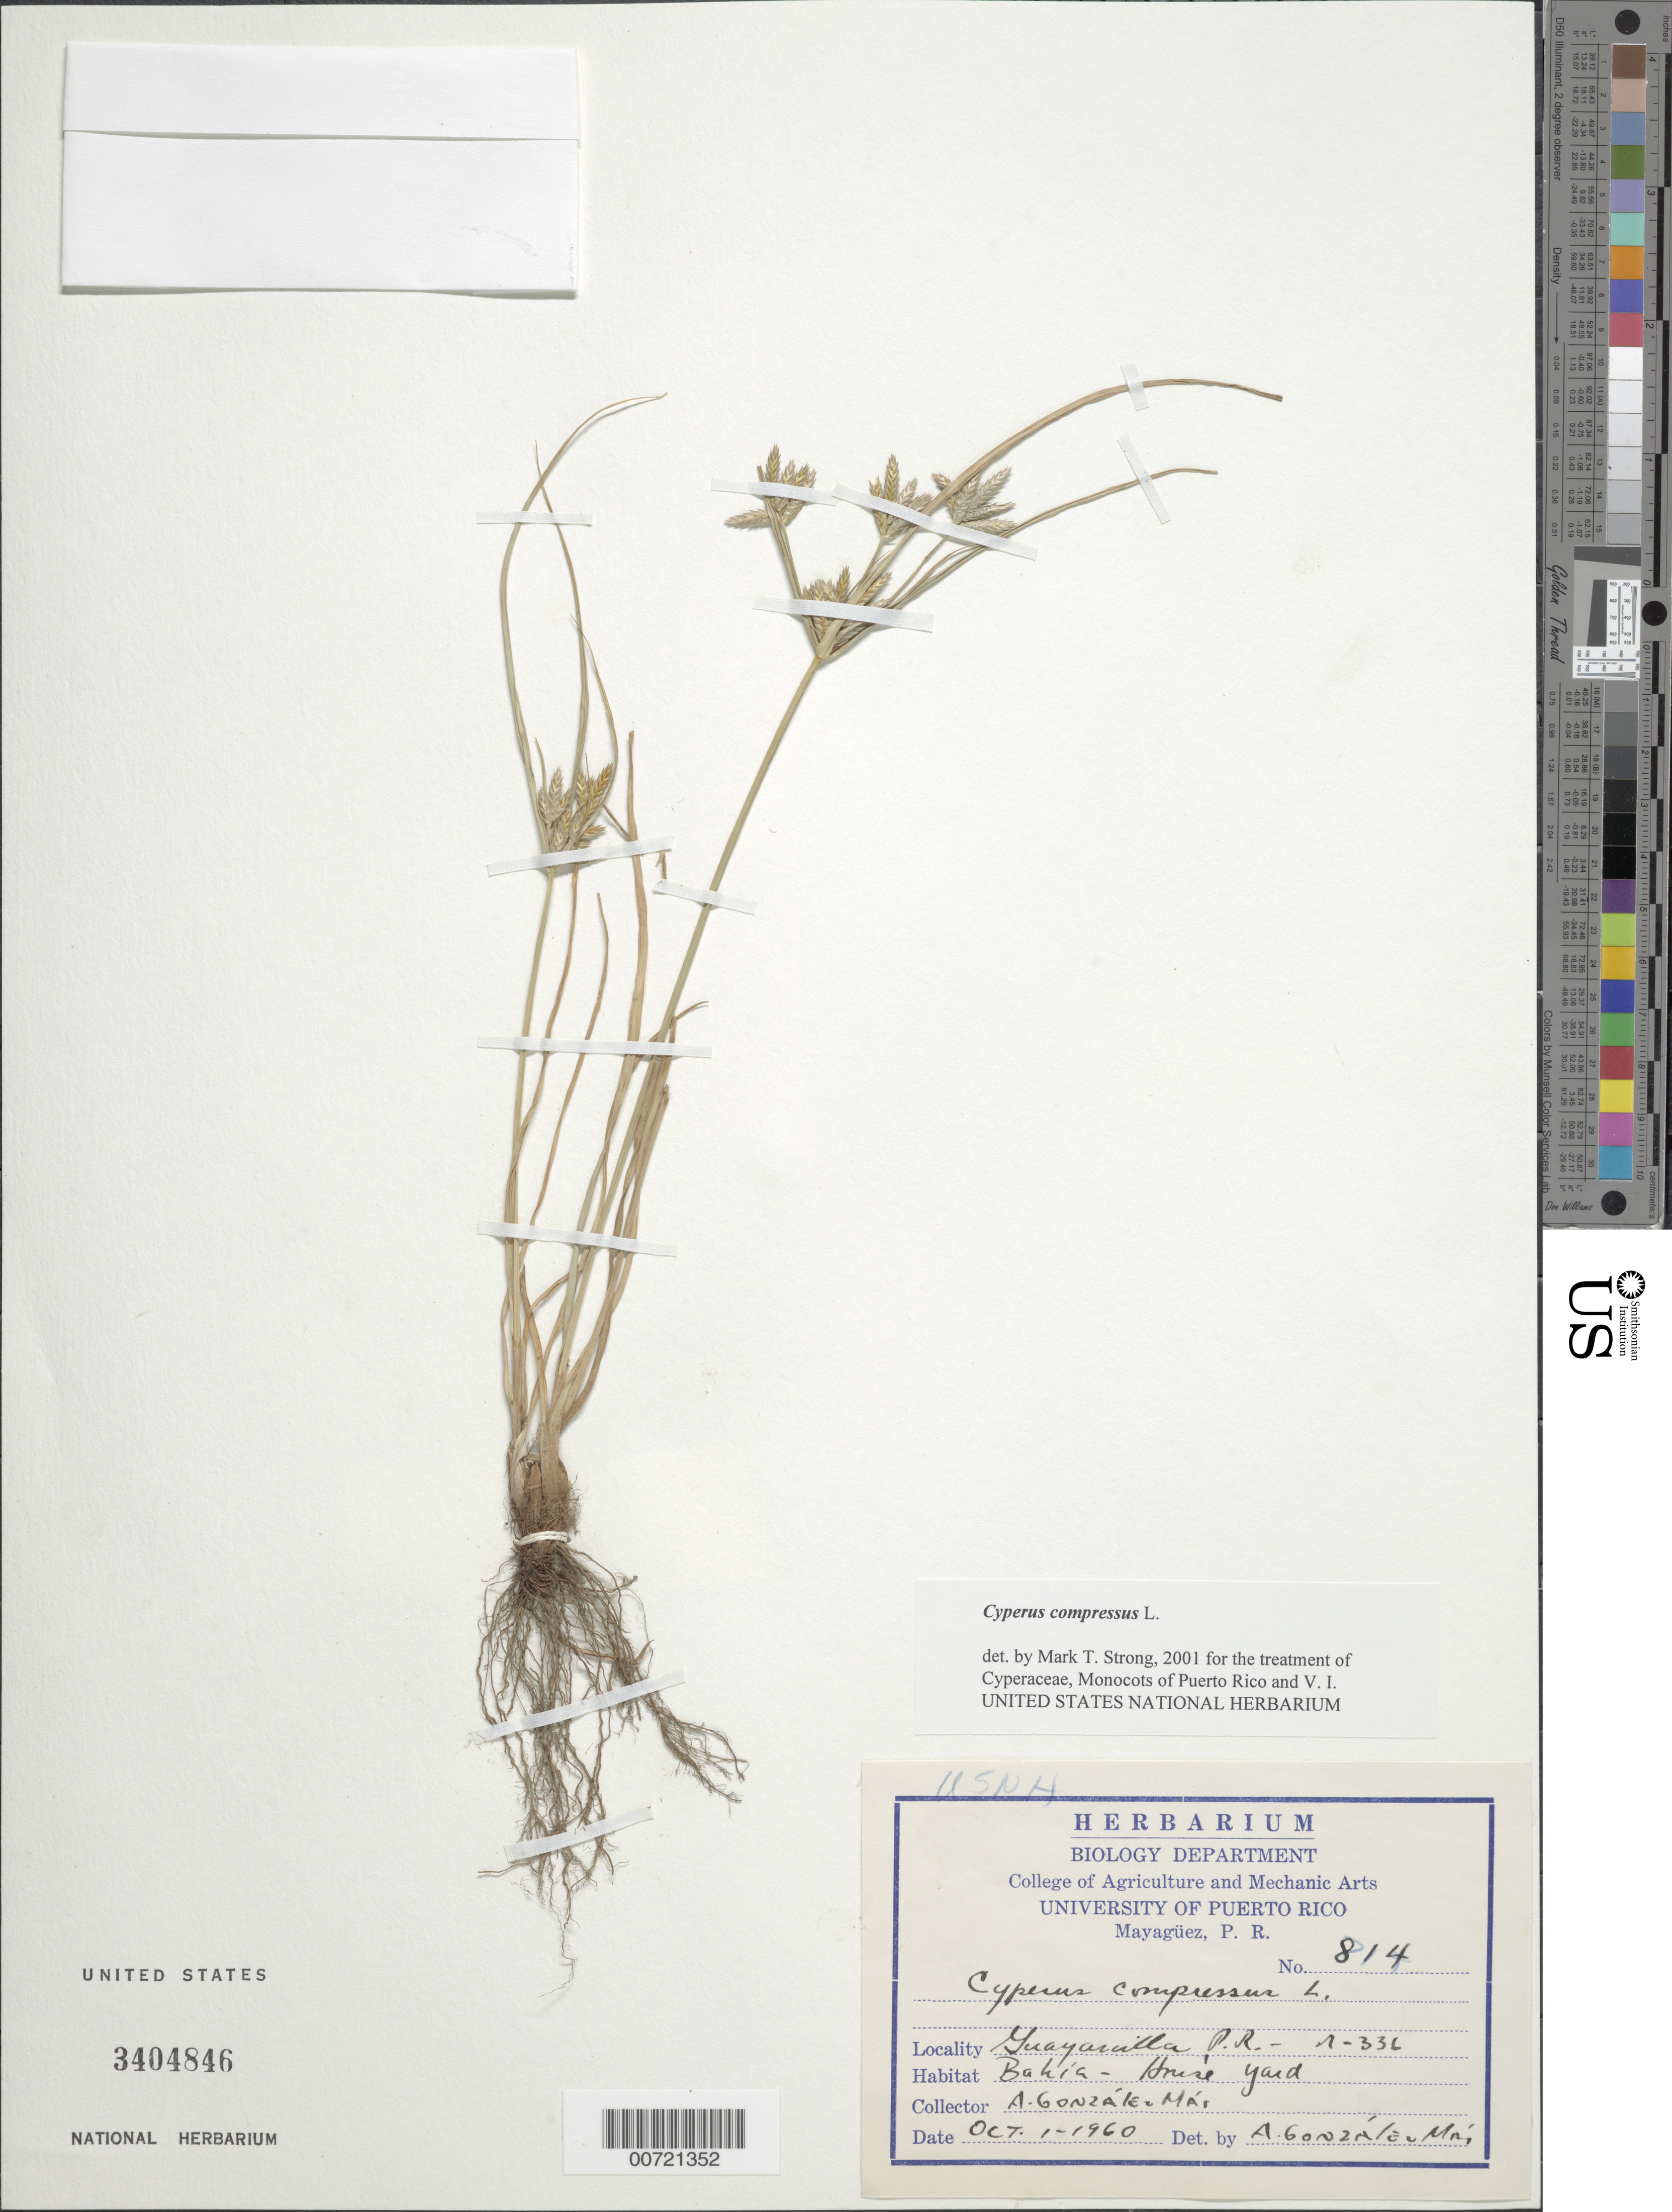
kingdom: Plantae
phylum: Tracheophyta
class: Liliopsida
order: Poales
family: Cyperaceae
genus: Cyperus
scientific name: Cyperus compressus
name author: L.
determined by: Strong, M. T., (US), Smithsonian Institution - National Museum of Natural History (UNITED STATES)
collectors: A. González Más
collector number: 814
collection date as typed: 01 Oct 1960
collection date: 1960-10-01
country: Puerto Rico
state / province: Guayanilla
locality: Guayanilla: Rd. 336. Bahia.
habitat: House yard.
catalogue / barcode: US 3404846